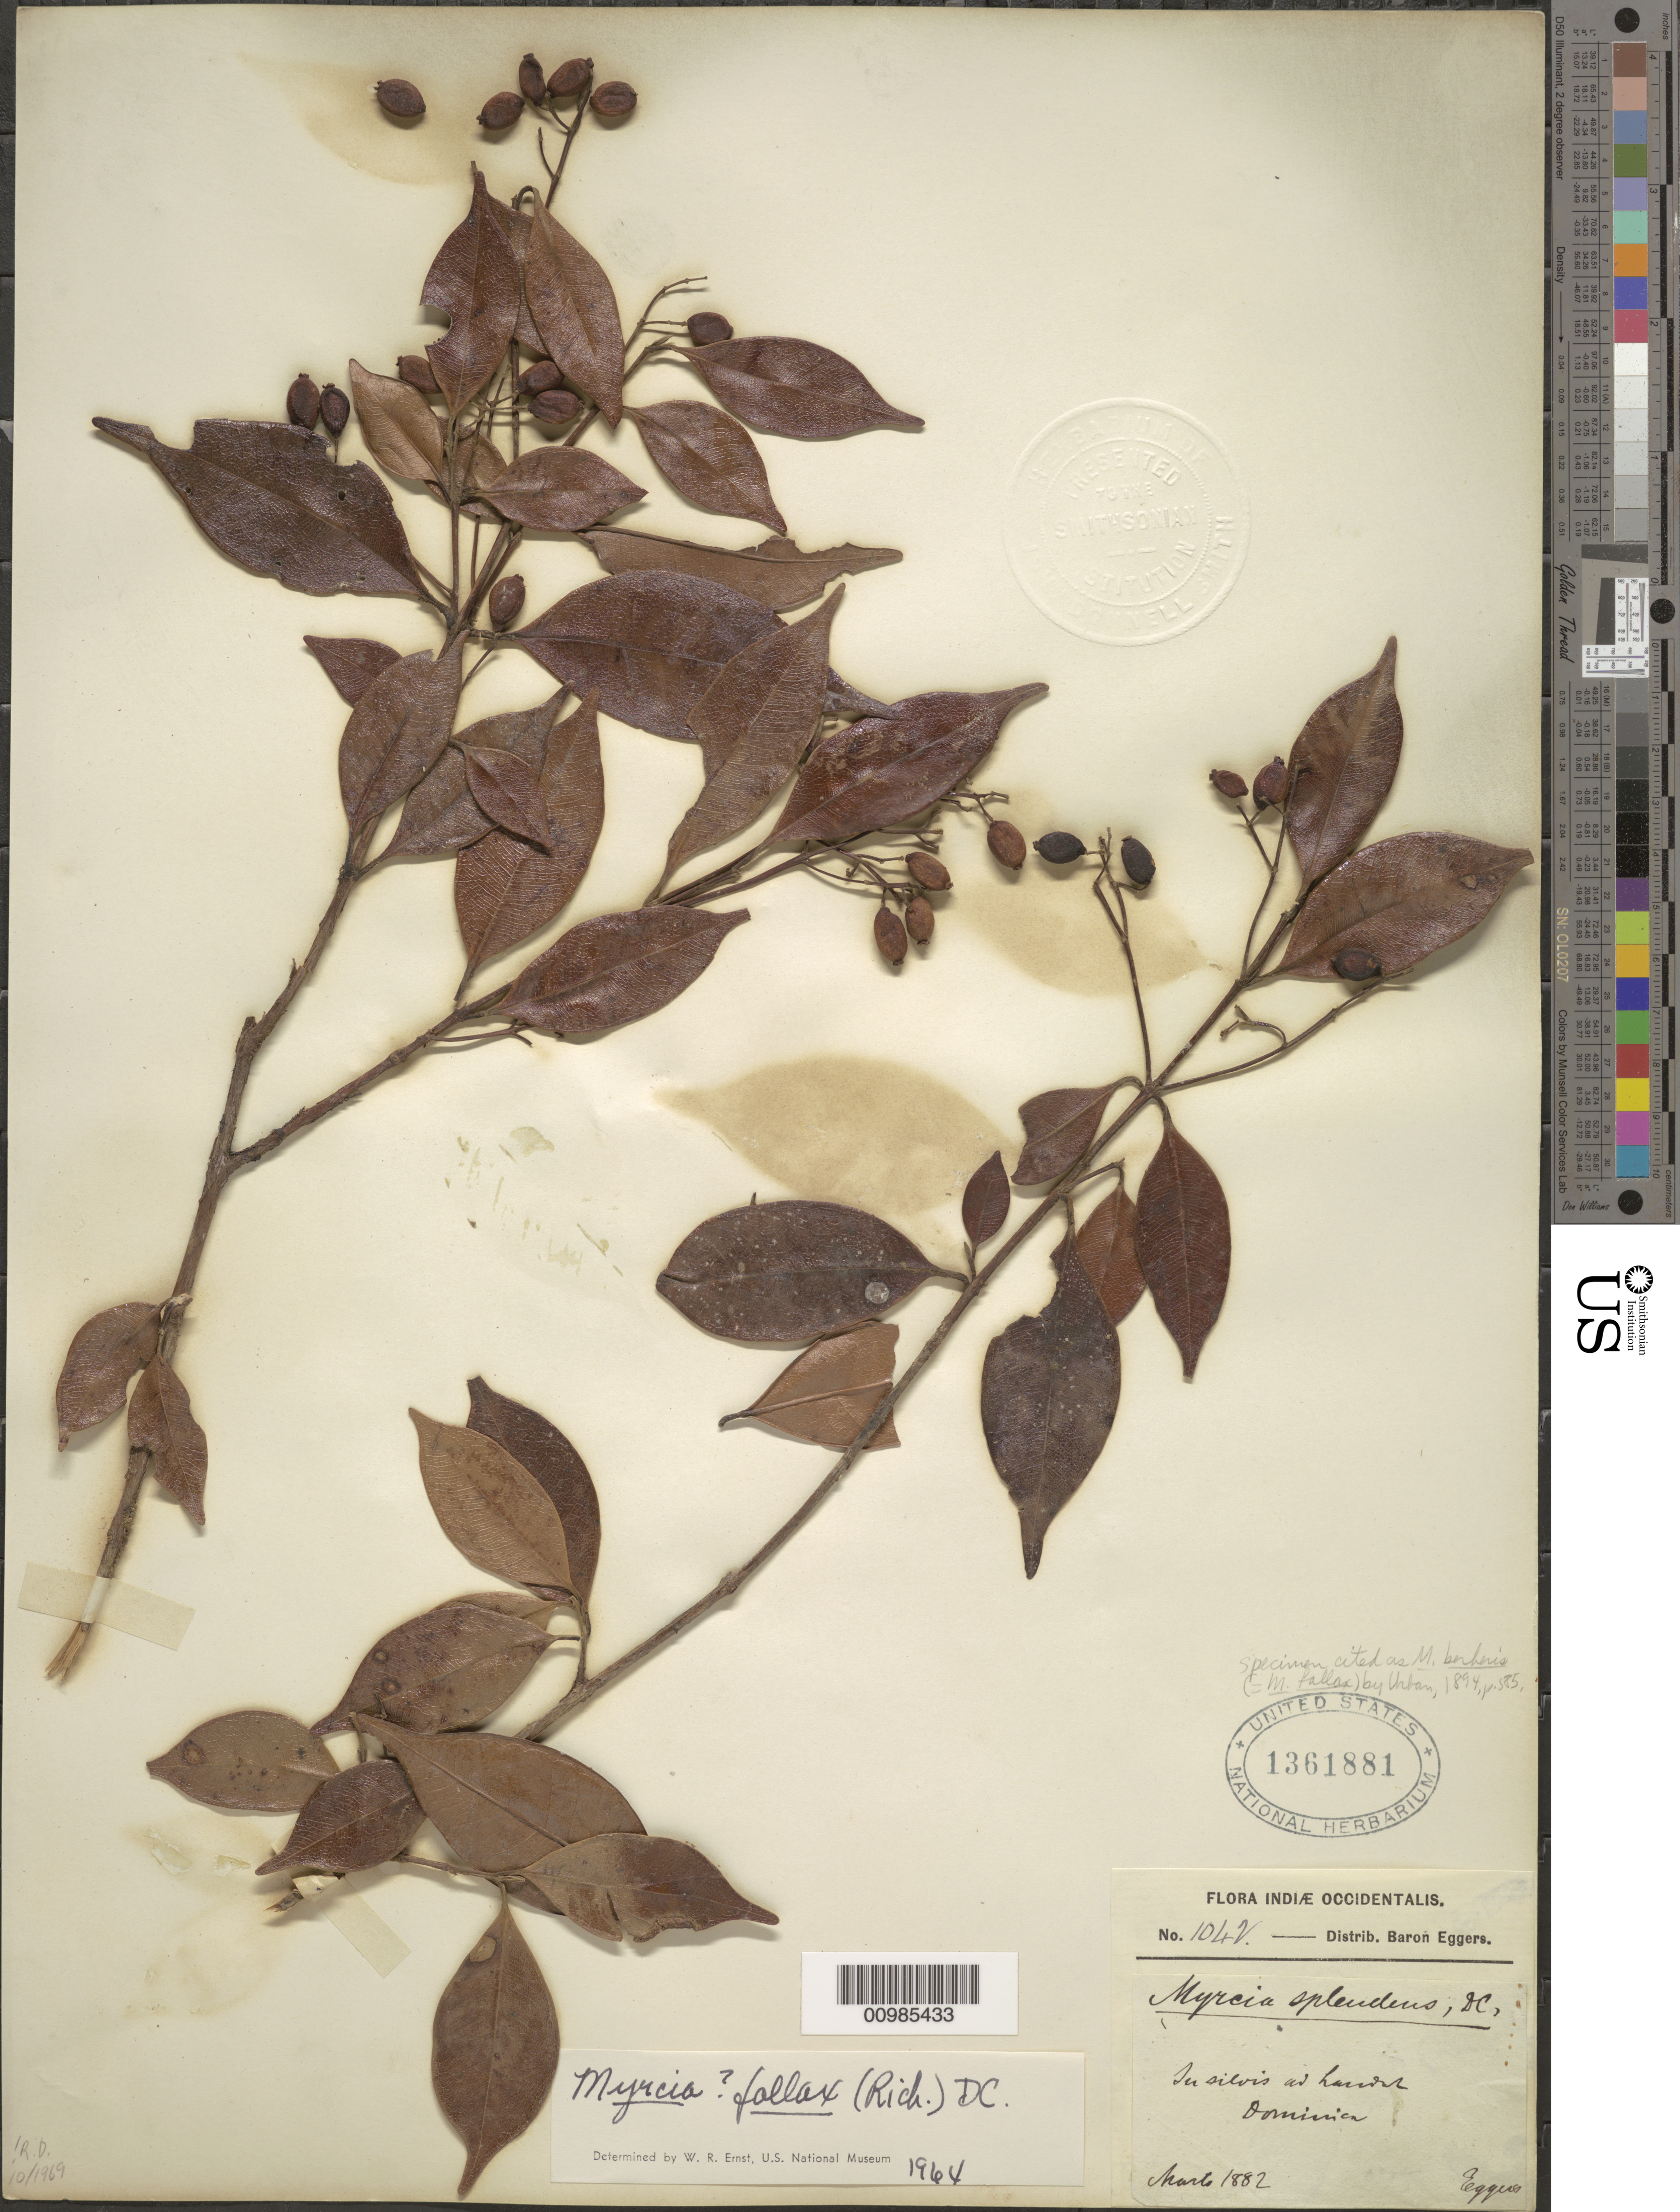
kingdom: Plantae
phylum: Tracheophyta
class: Magnoliopsida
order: Myrtales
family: Myrtaceae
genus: Myrcia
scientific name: Myrcia fallax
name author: (Rich.) DC.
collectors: H. F. A. von Eggers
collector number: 1042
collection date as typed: Mar 1882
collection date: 1882-03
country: Dominica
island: Dominica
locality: Illeg. (and may be habitat rather than location)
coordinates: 0 N, 0 E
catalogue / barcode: US 1361881